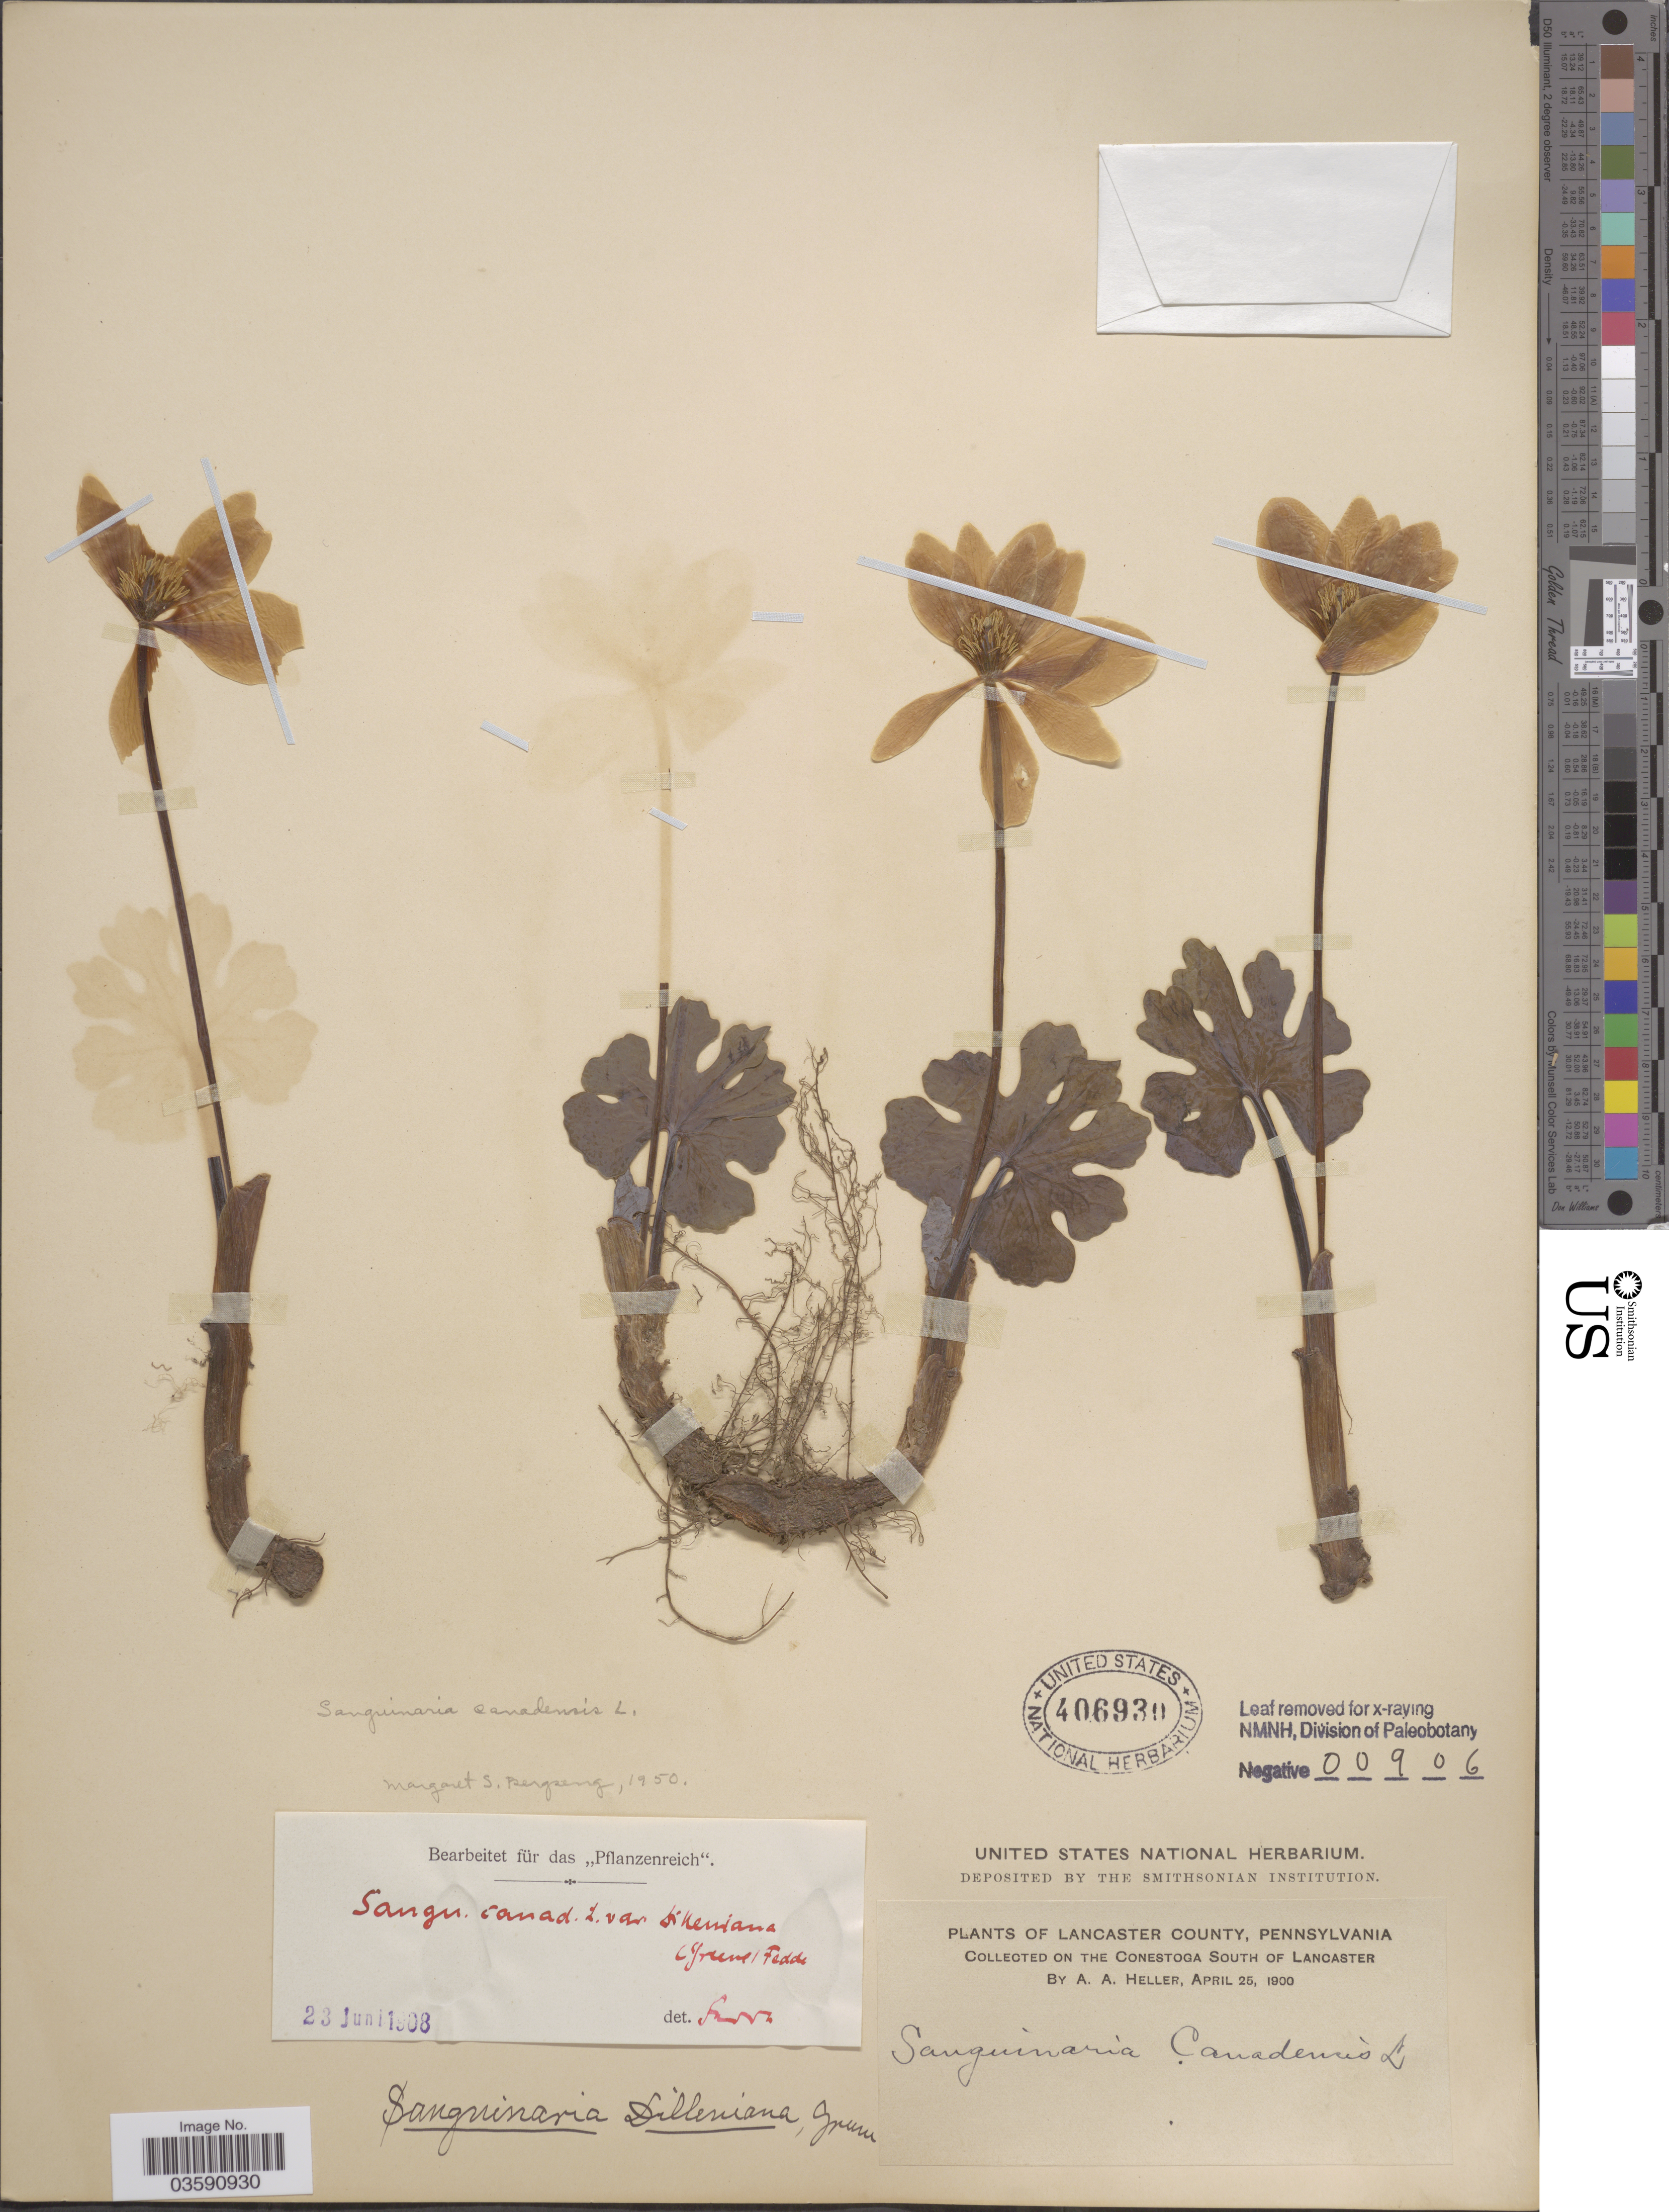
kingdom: Plantae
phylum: Tracheophyta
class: Magnoliopsida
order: Ranunculales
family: Papaveraceae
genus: Sanguinaria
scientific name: Sanguinaria canadensis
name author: L.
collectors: A. A. Heller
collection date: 1900-04-25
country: United States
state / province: Pennsylvania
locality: Lancaster County. On the Conestoga South of Lancaster.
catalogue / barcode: US 406930